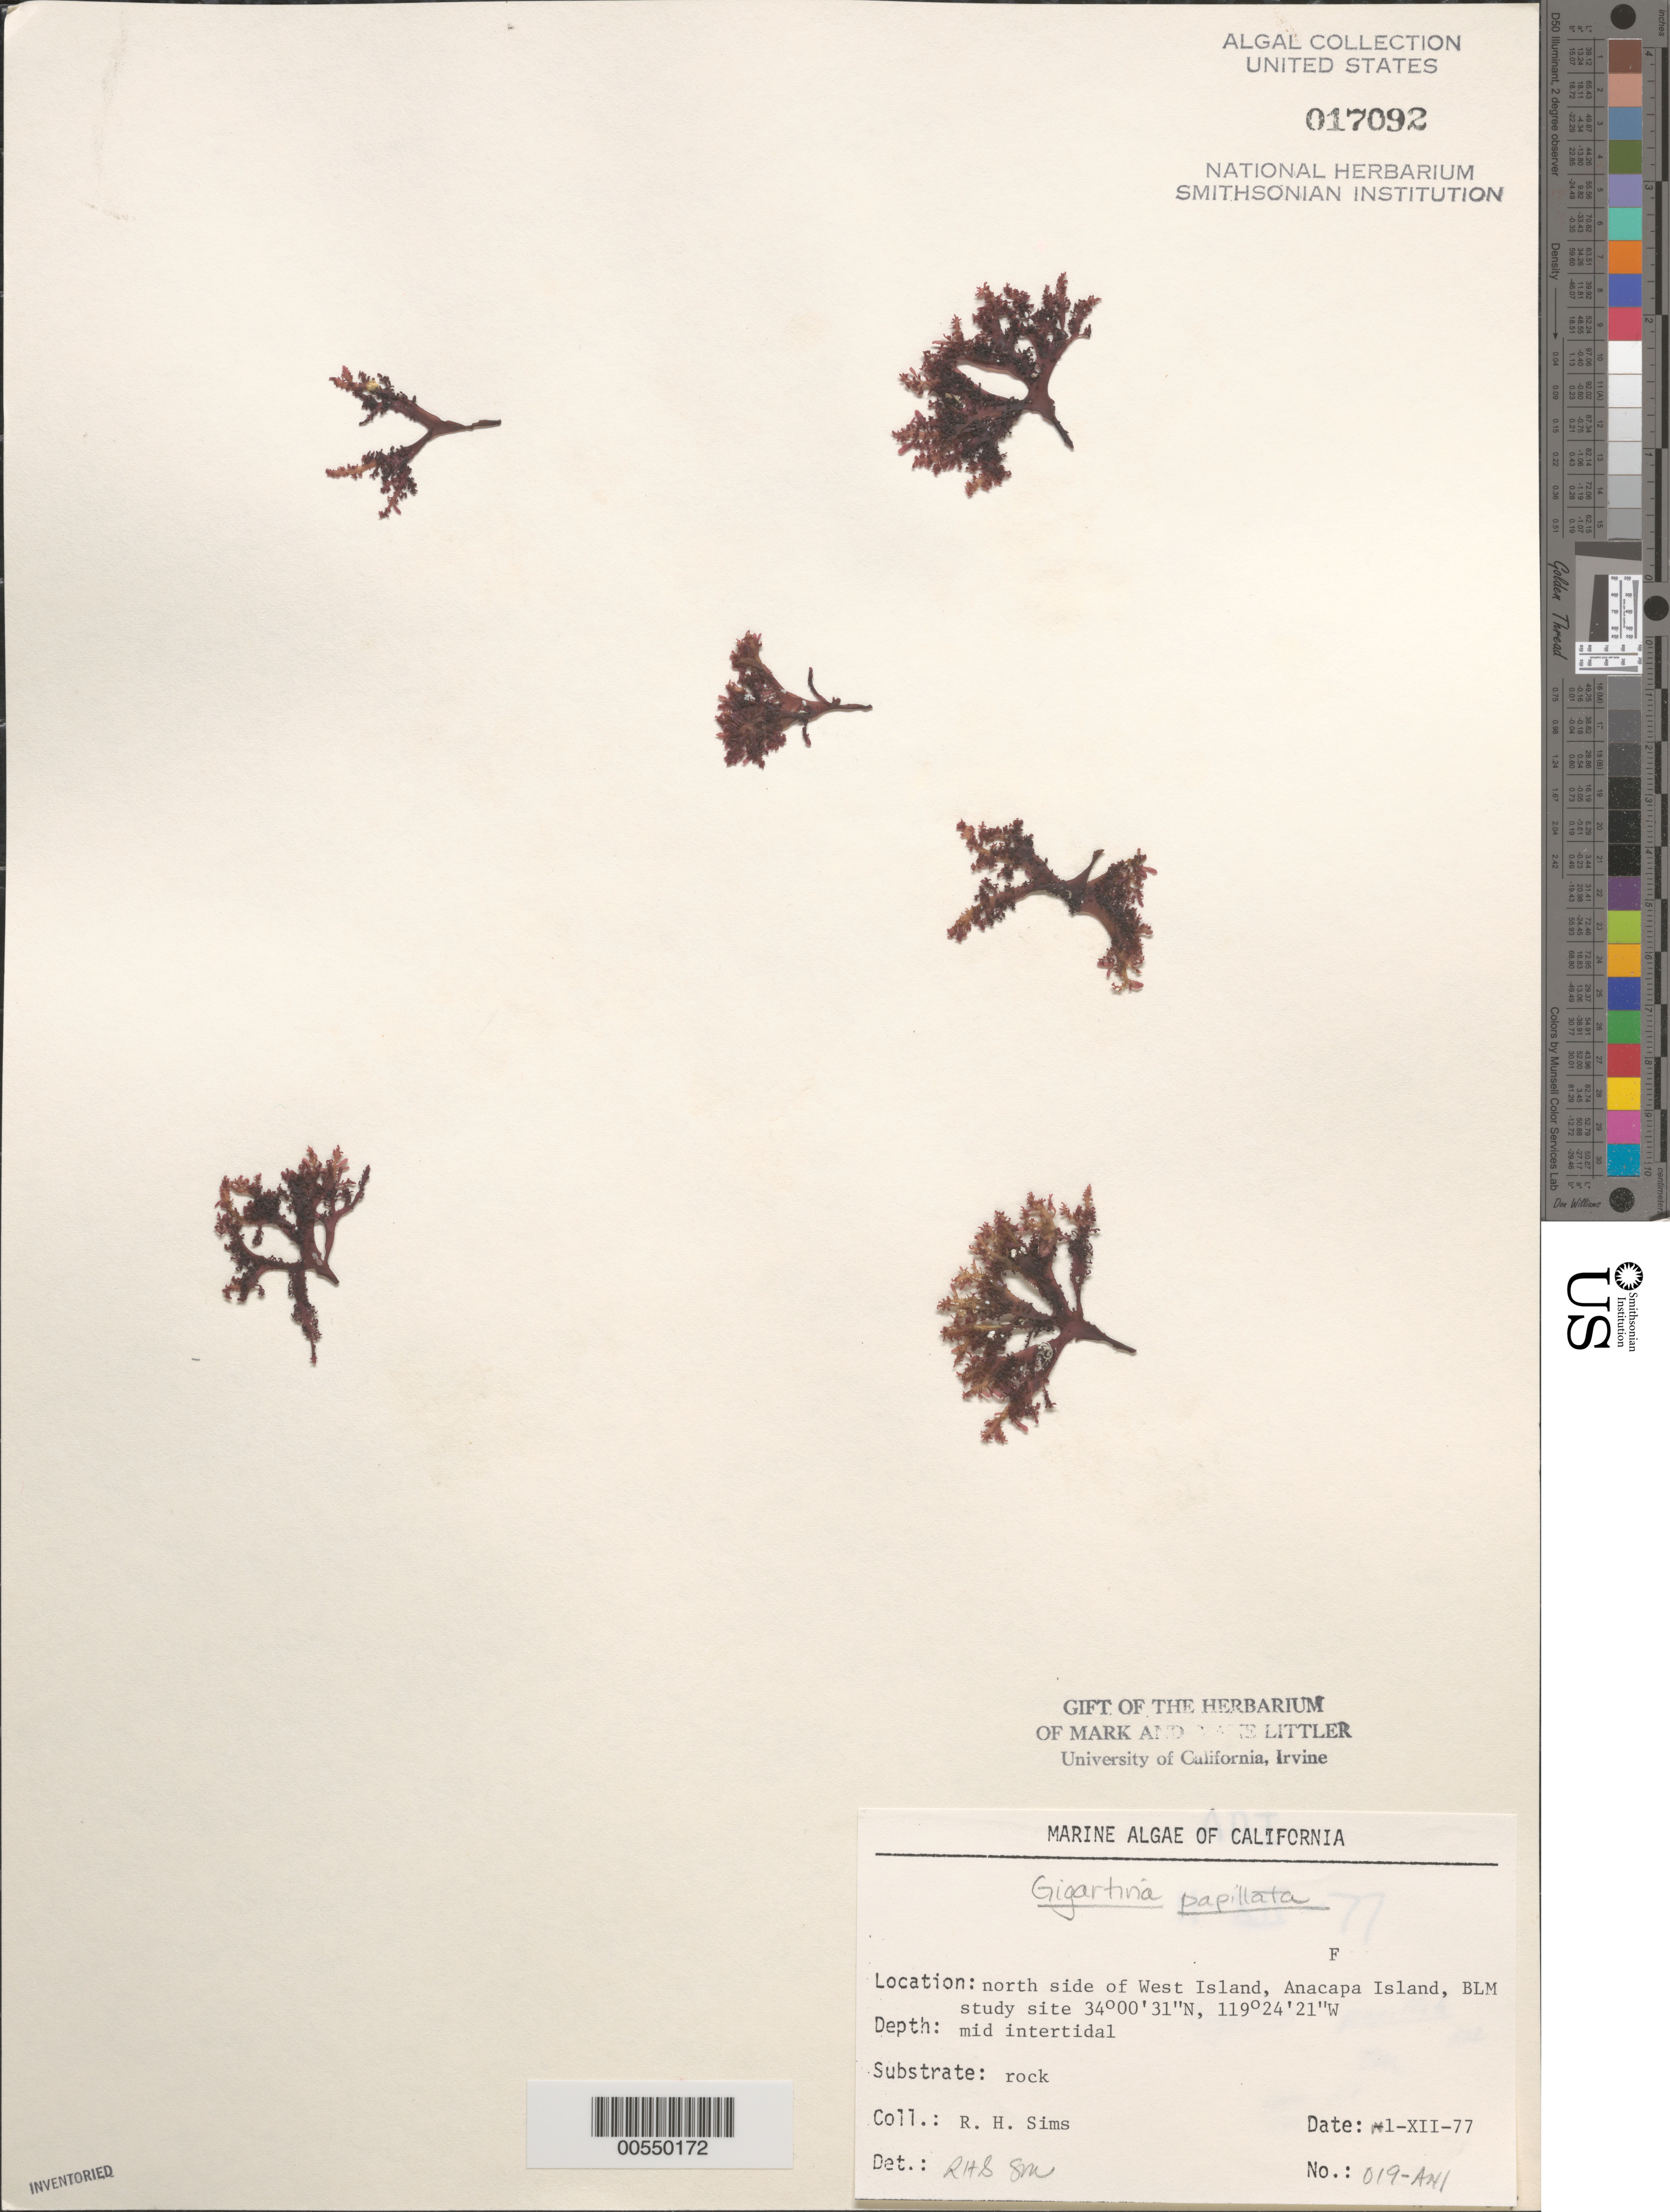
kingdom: Plantae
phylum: Rhodophyta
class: Florideophyceae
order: Gigartinales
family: Phyllophoraceae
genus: Mastocarpus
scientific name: Mastocarpus papillatus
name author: (C. Agardh) Kütz.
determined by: Algae name updating Project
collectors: R. H. Sims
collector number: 019-ANI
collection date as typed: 01 Dec 1977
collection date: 1977-12-01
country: United States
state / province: California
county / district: Ventura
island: Anacapa Island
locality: North side of west island, northwest end of Frenchy's Cove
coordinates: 34 00'31"N, 119 24'21"W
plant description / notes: BLM-SOCALBIGHT Rocky Intertidal Survey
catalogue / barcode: US 17092